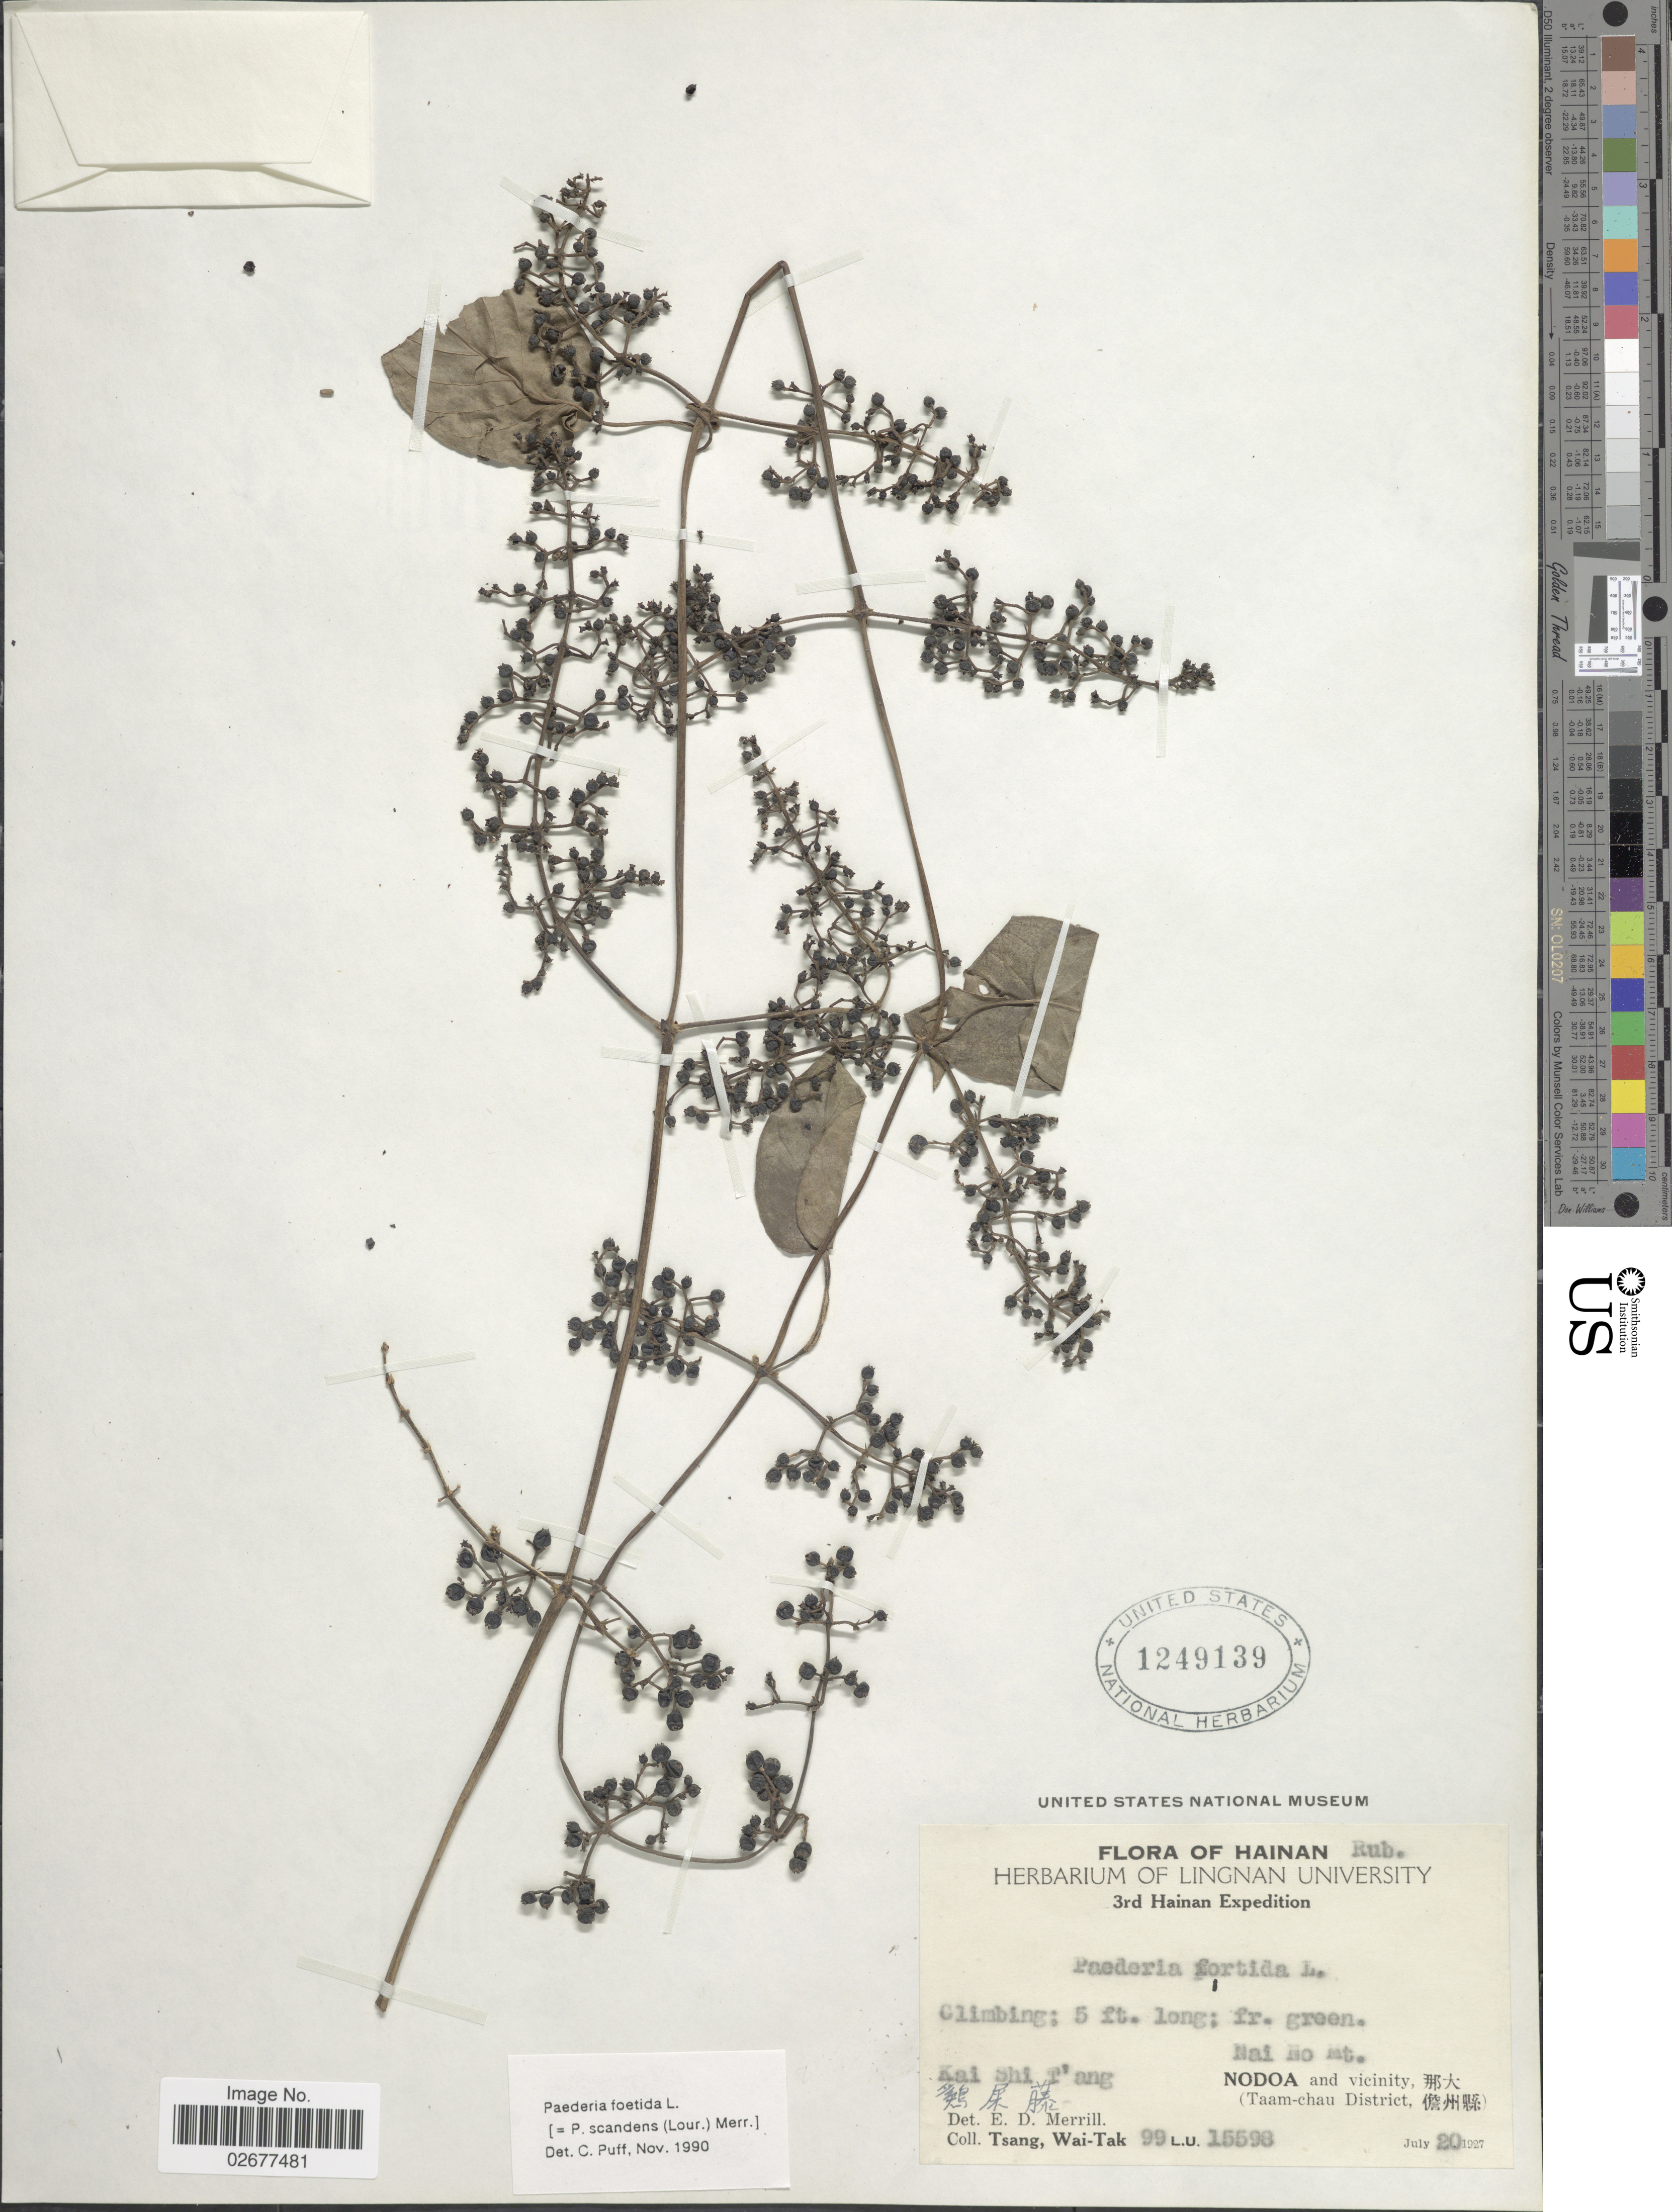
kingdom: Plantae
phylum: Tracheophyta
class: Magnoliopsida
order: Gentianales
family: Rubiaceae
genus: Paederia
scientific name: Paederia foetida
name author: L.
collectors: W. T. Tsang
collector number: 99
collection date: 1927-07-20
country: China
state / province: Hainan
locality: Nai No Mt. Kai Shi T'ang. Nodoa and vicinity (Taam-chau District).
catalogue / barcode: US 1249139